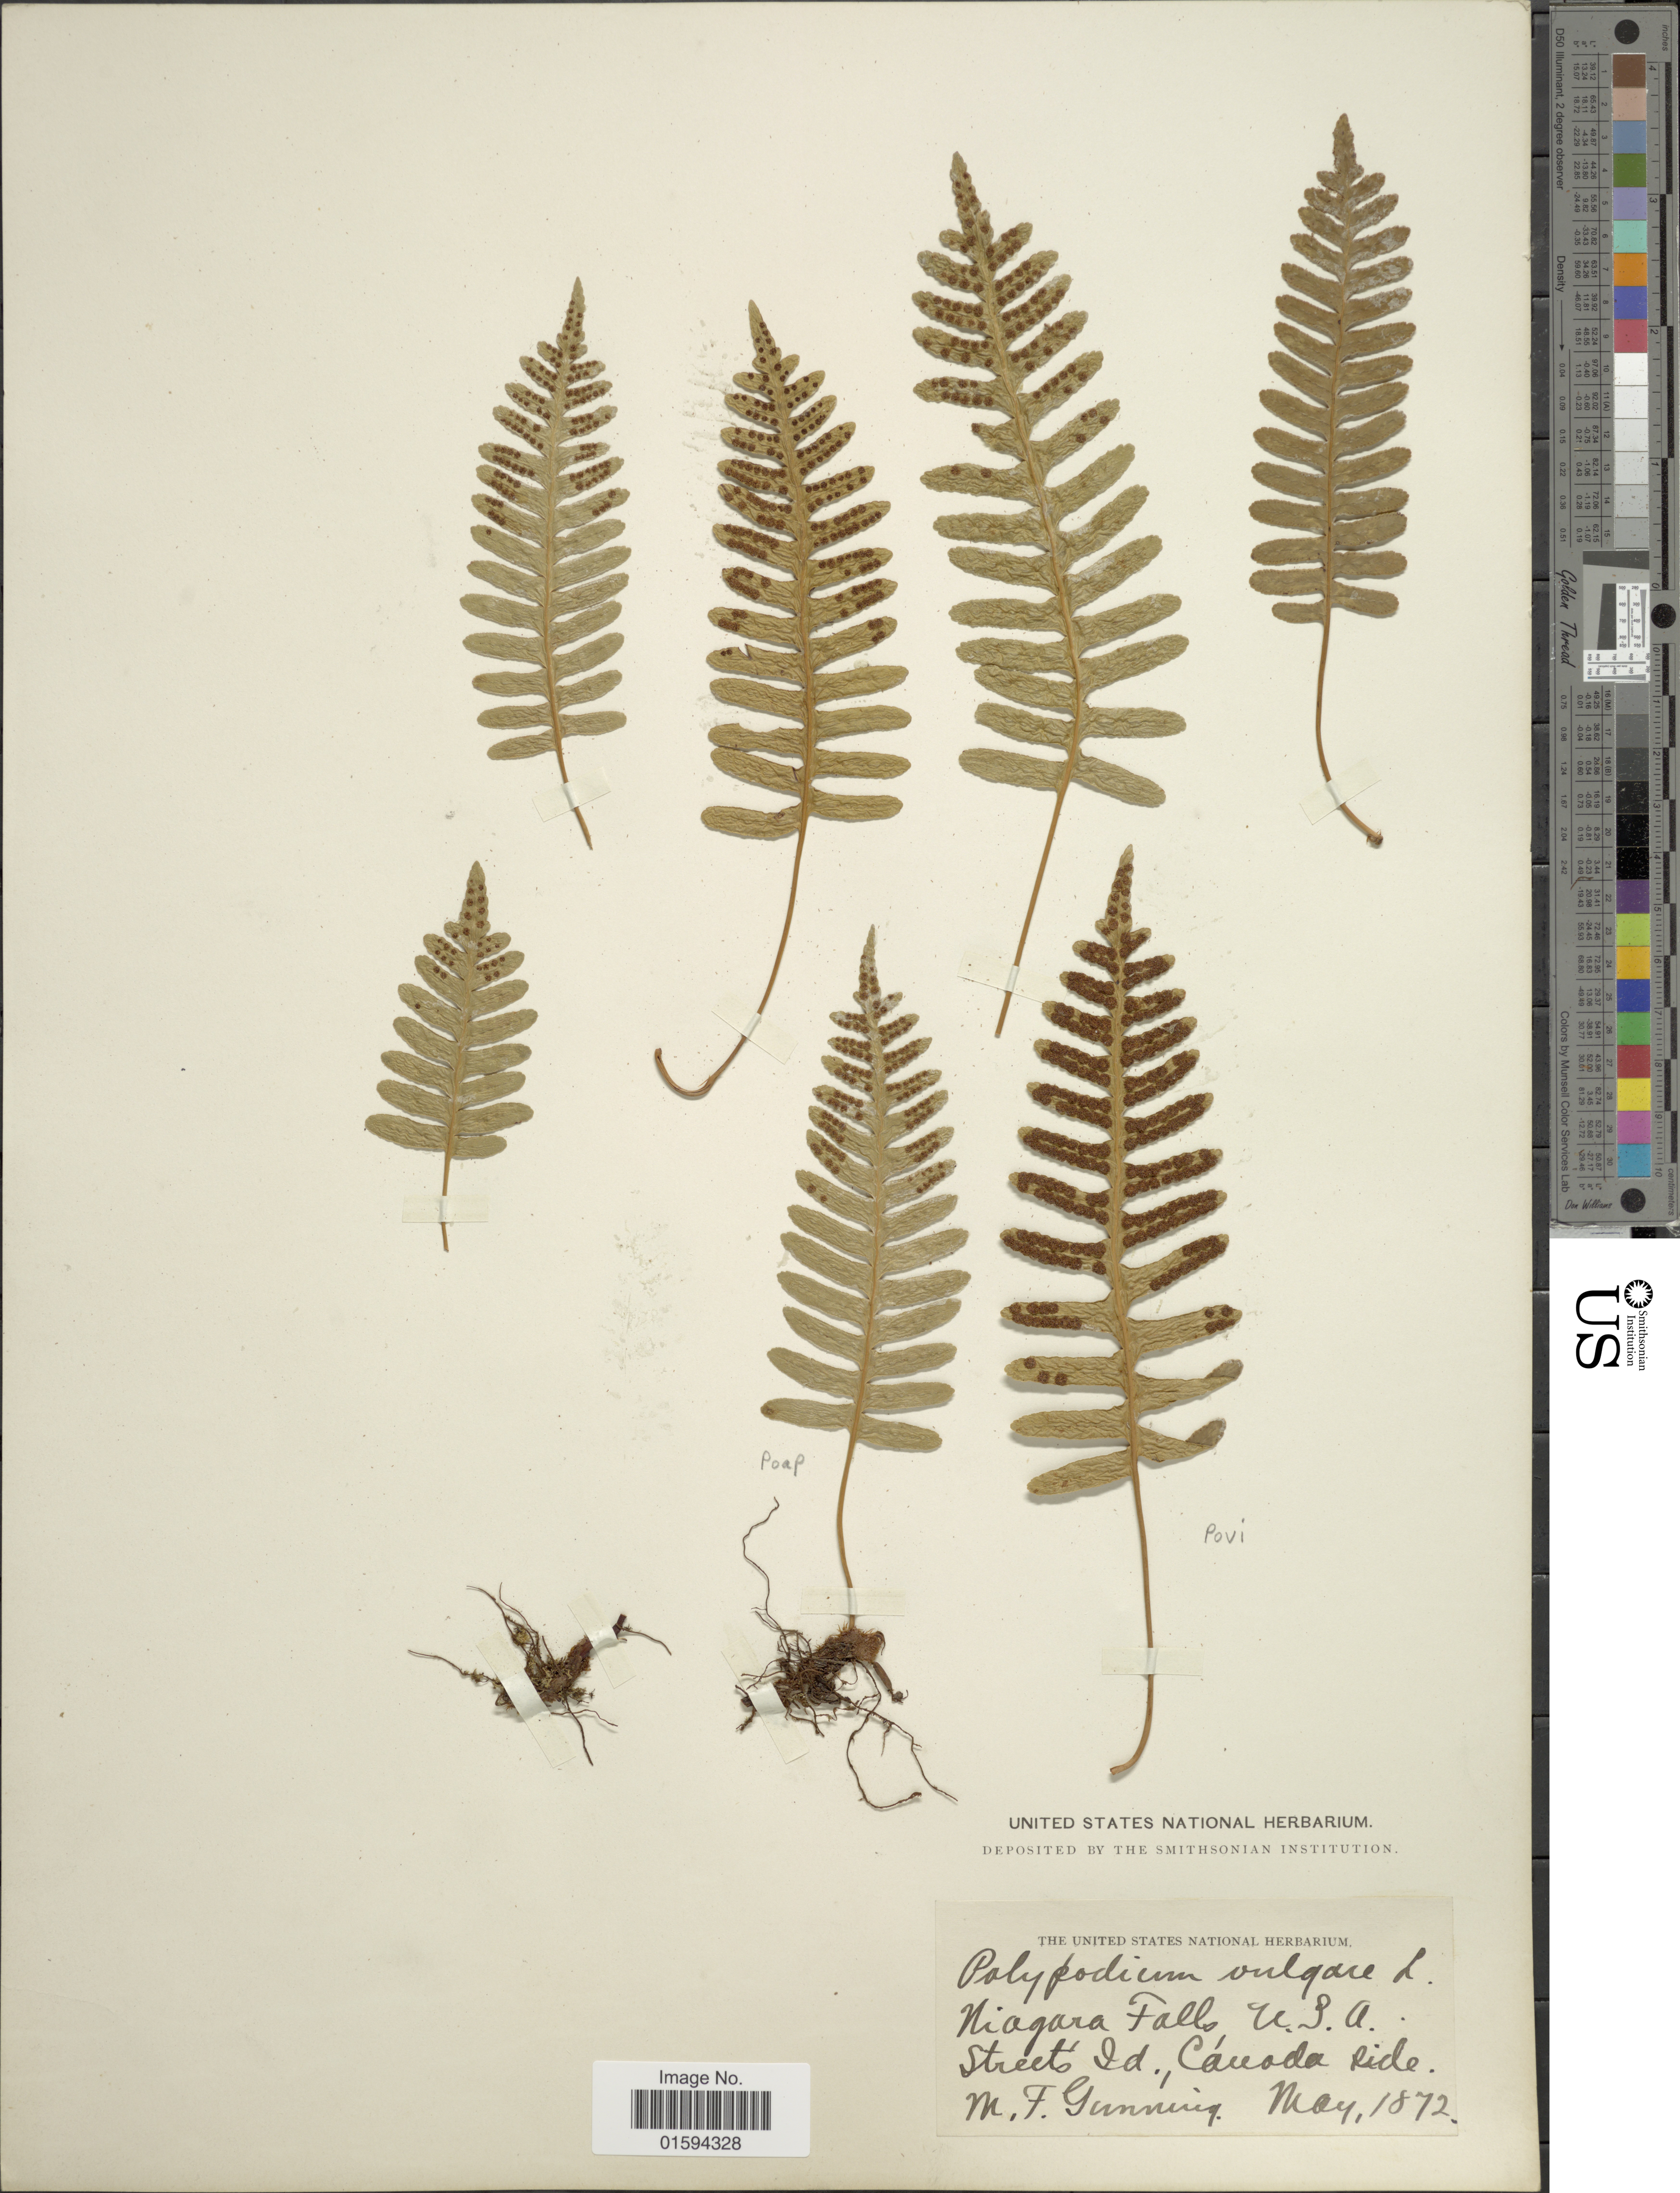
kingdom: Plantae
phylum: Tracheophyta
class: Polypodiopsida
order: Polypodiales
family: Polypodiaceae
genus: Polypodium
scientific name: Polypodium appalachianum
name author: Haufler & Windham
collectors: M. Gunning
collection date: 1872-05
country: United States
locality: Niagara Falls, U.S.A., Streets Id., Canada Ride.